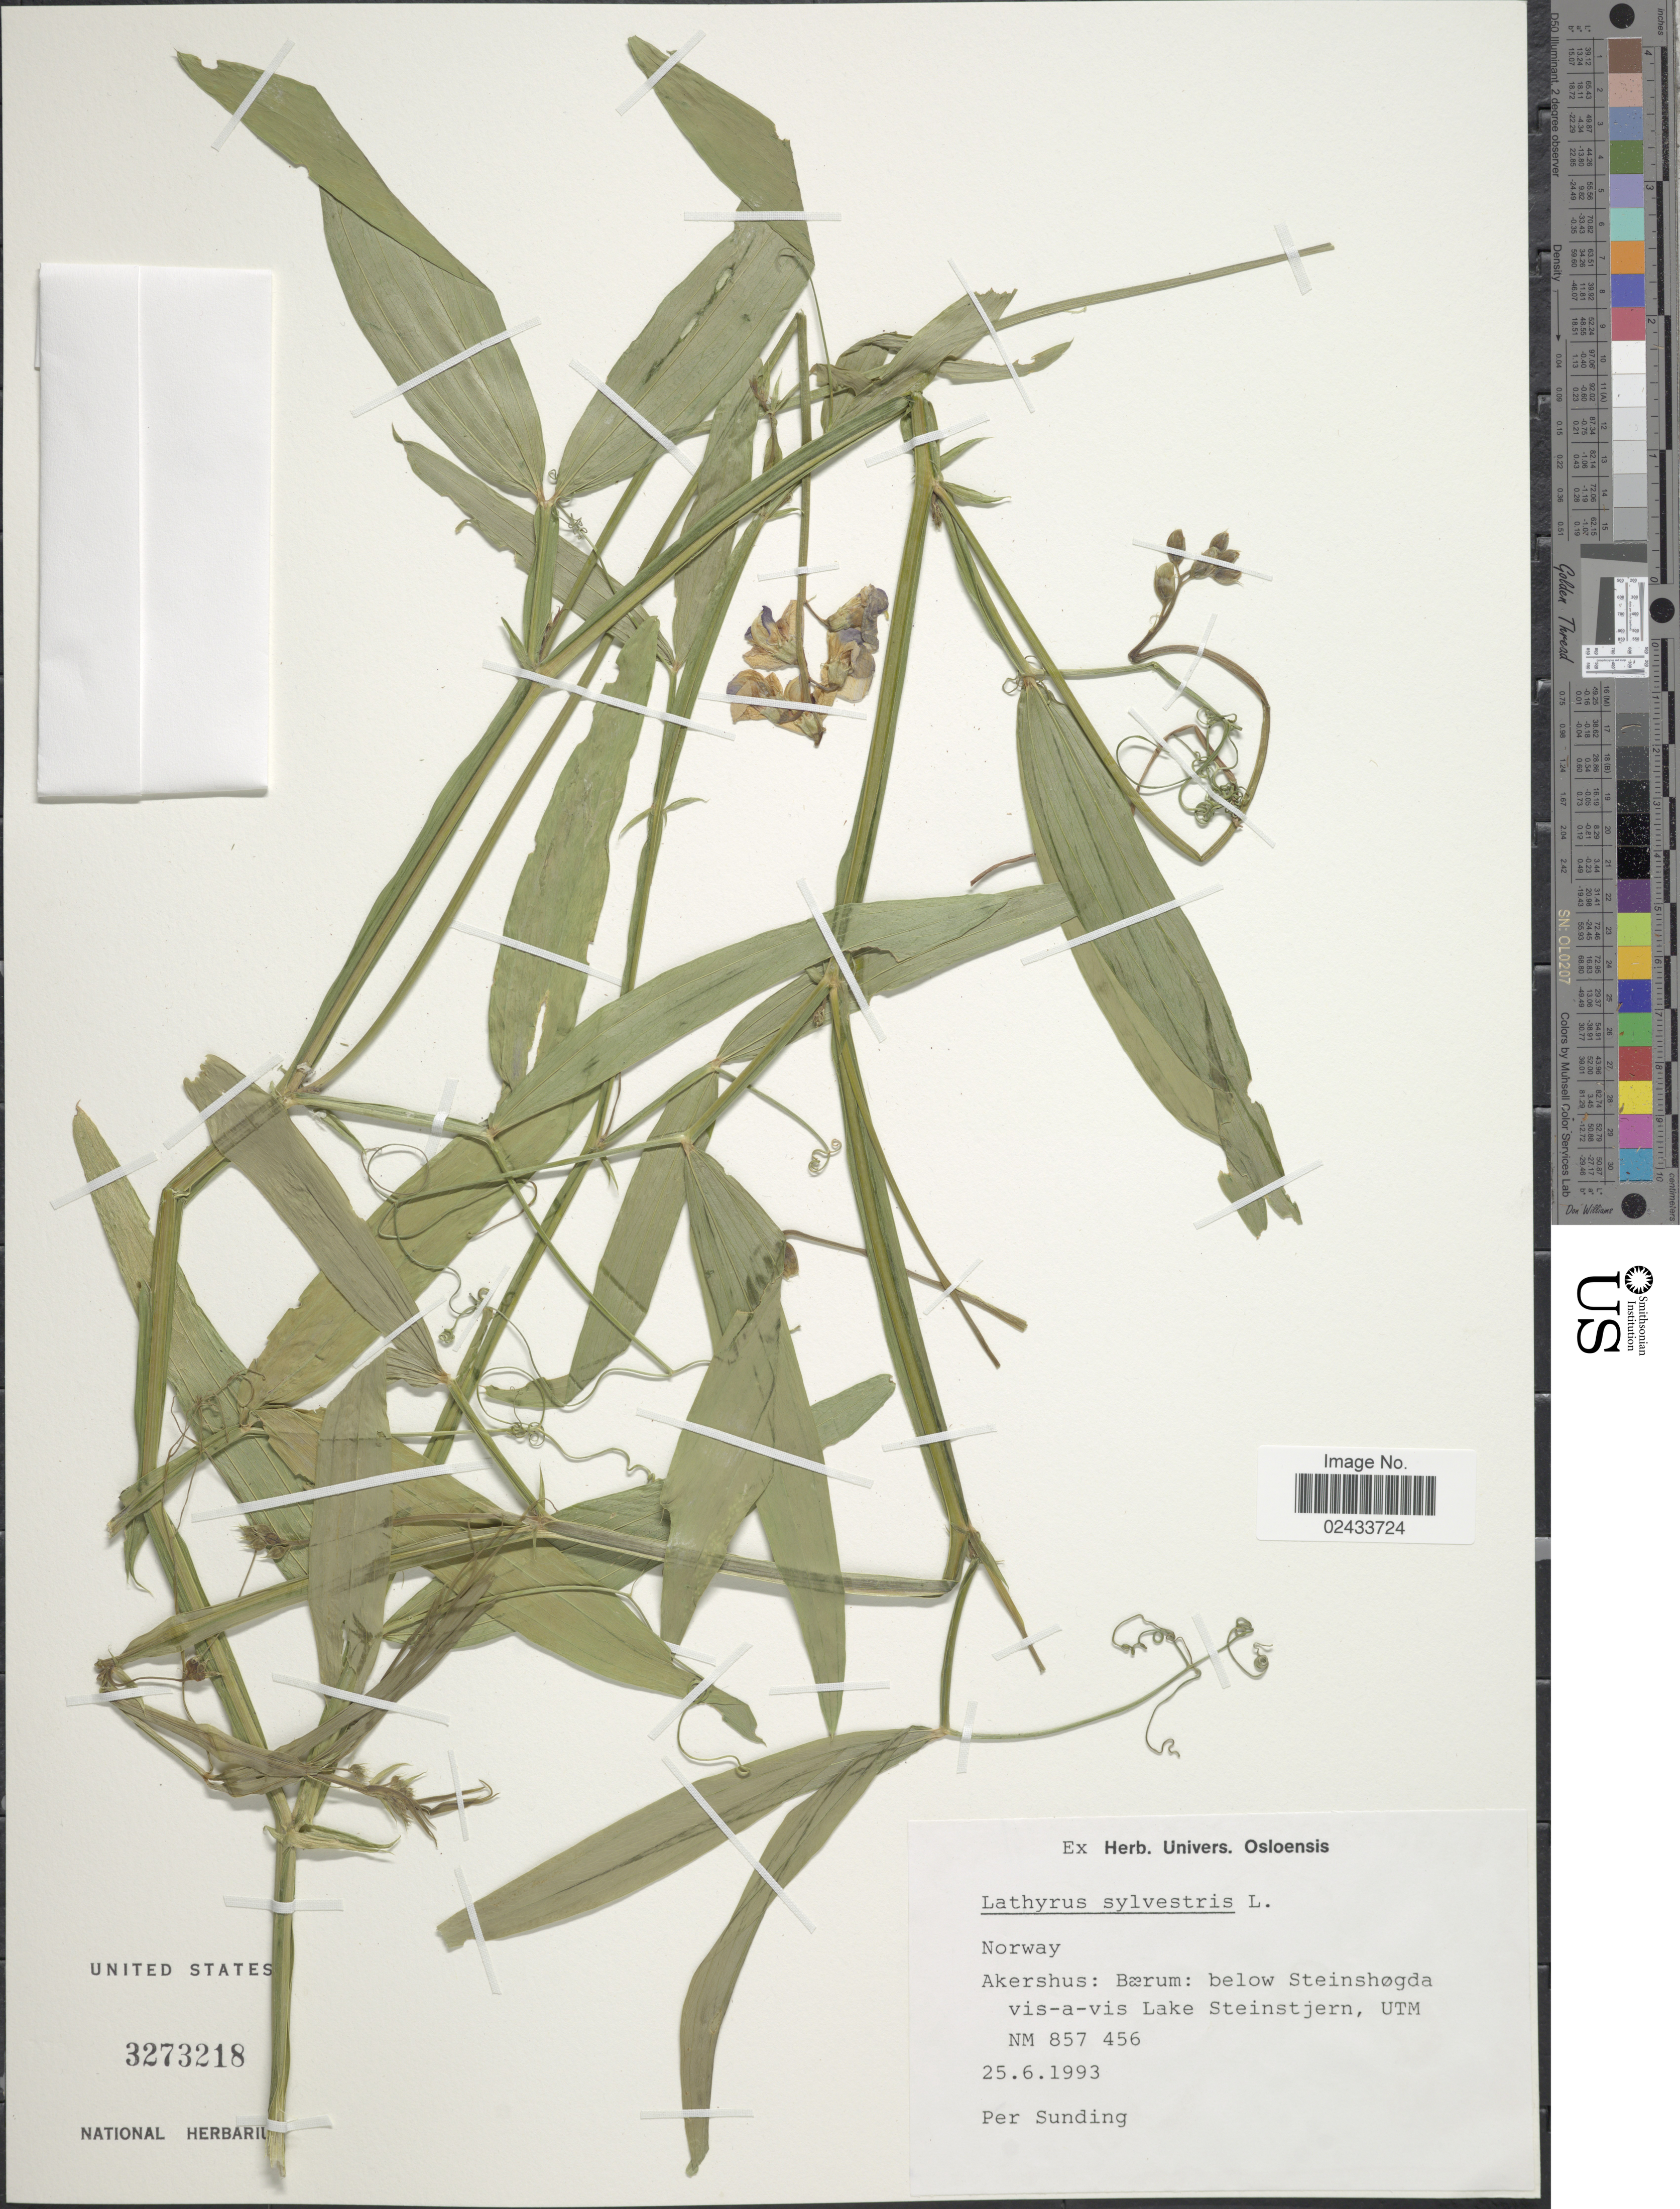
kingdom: Plantae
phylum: Tracheophyta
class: Magnoliopsida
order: Fabales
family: Fabaceae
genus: Lathyrus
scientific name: Lathyrus sylvestris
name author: L.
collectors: P. O. Sunding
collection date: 1993-06-25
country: Norway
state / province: Akershus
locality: Baerum : below Steinshogda vis-a-vis Lake Steinstjern, UTM NM 857 456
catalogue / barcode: US 3273218